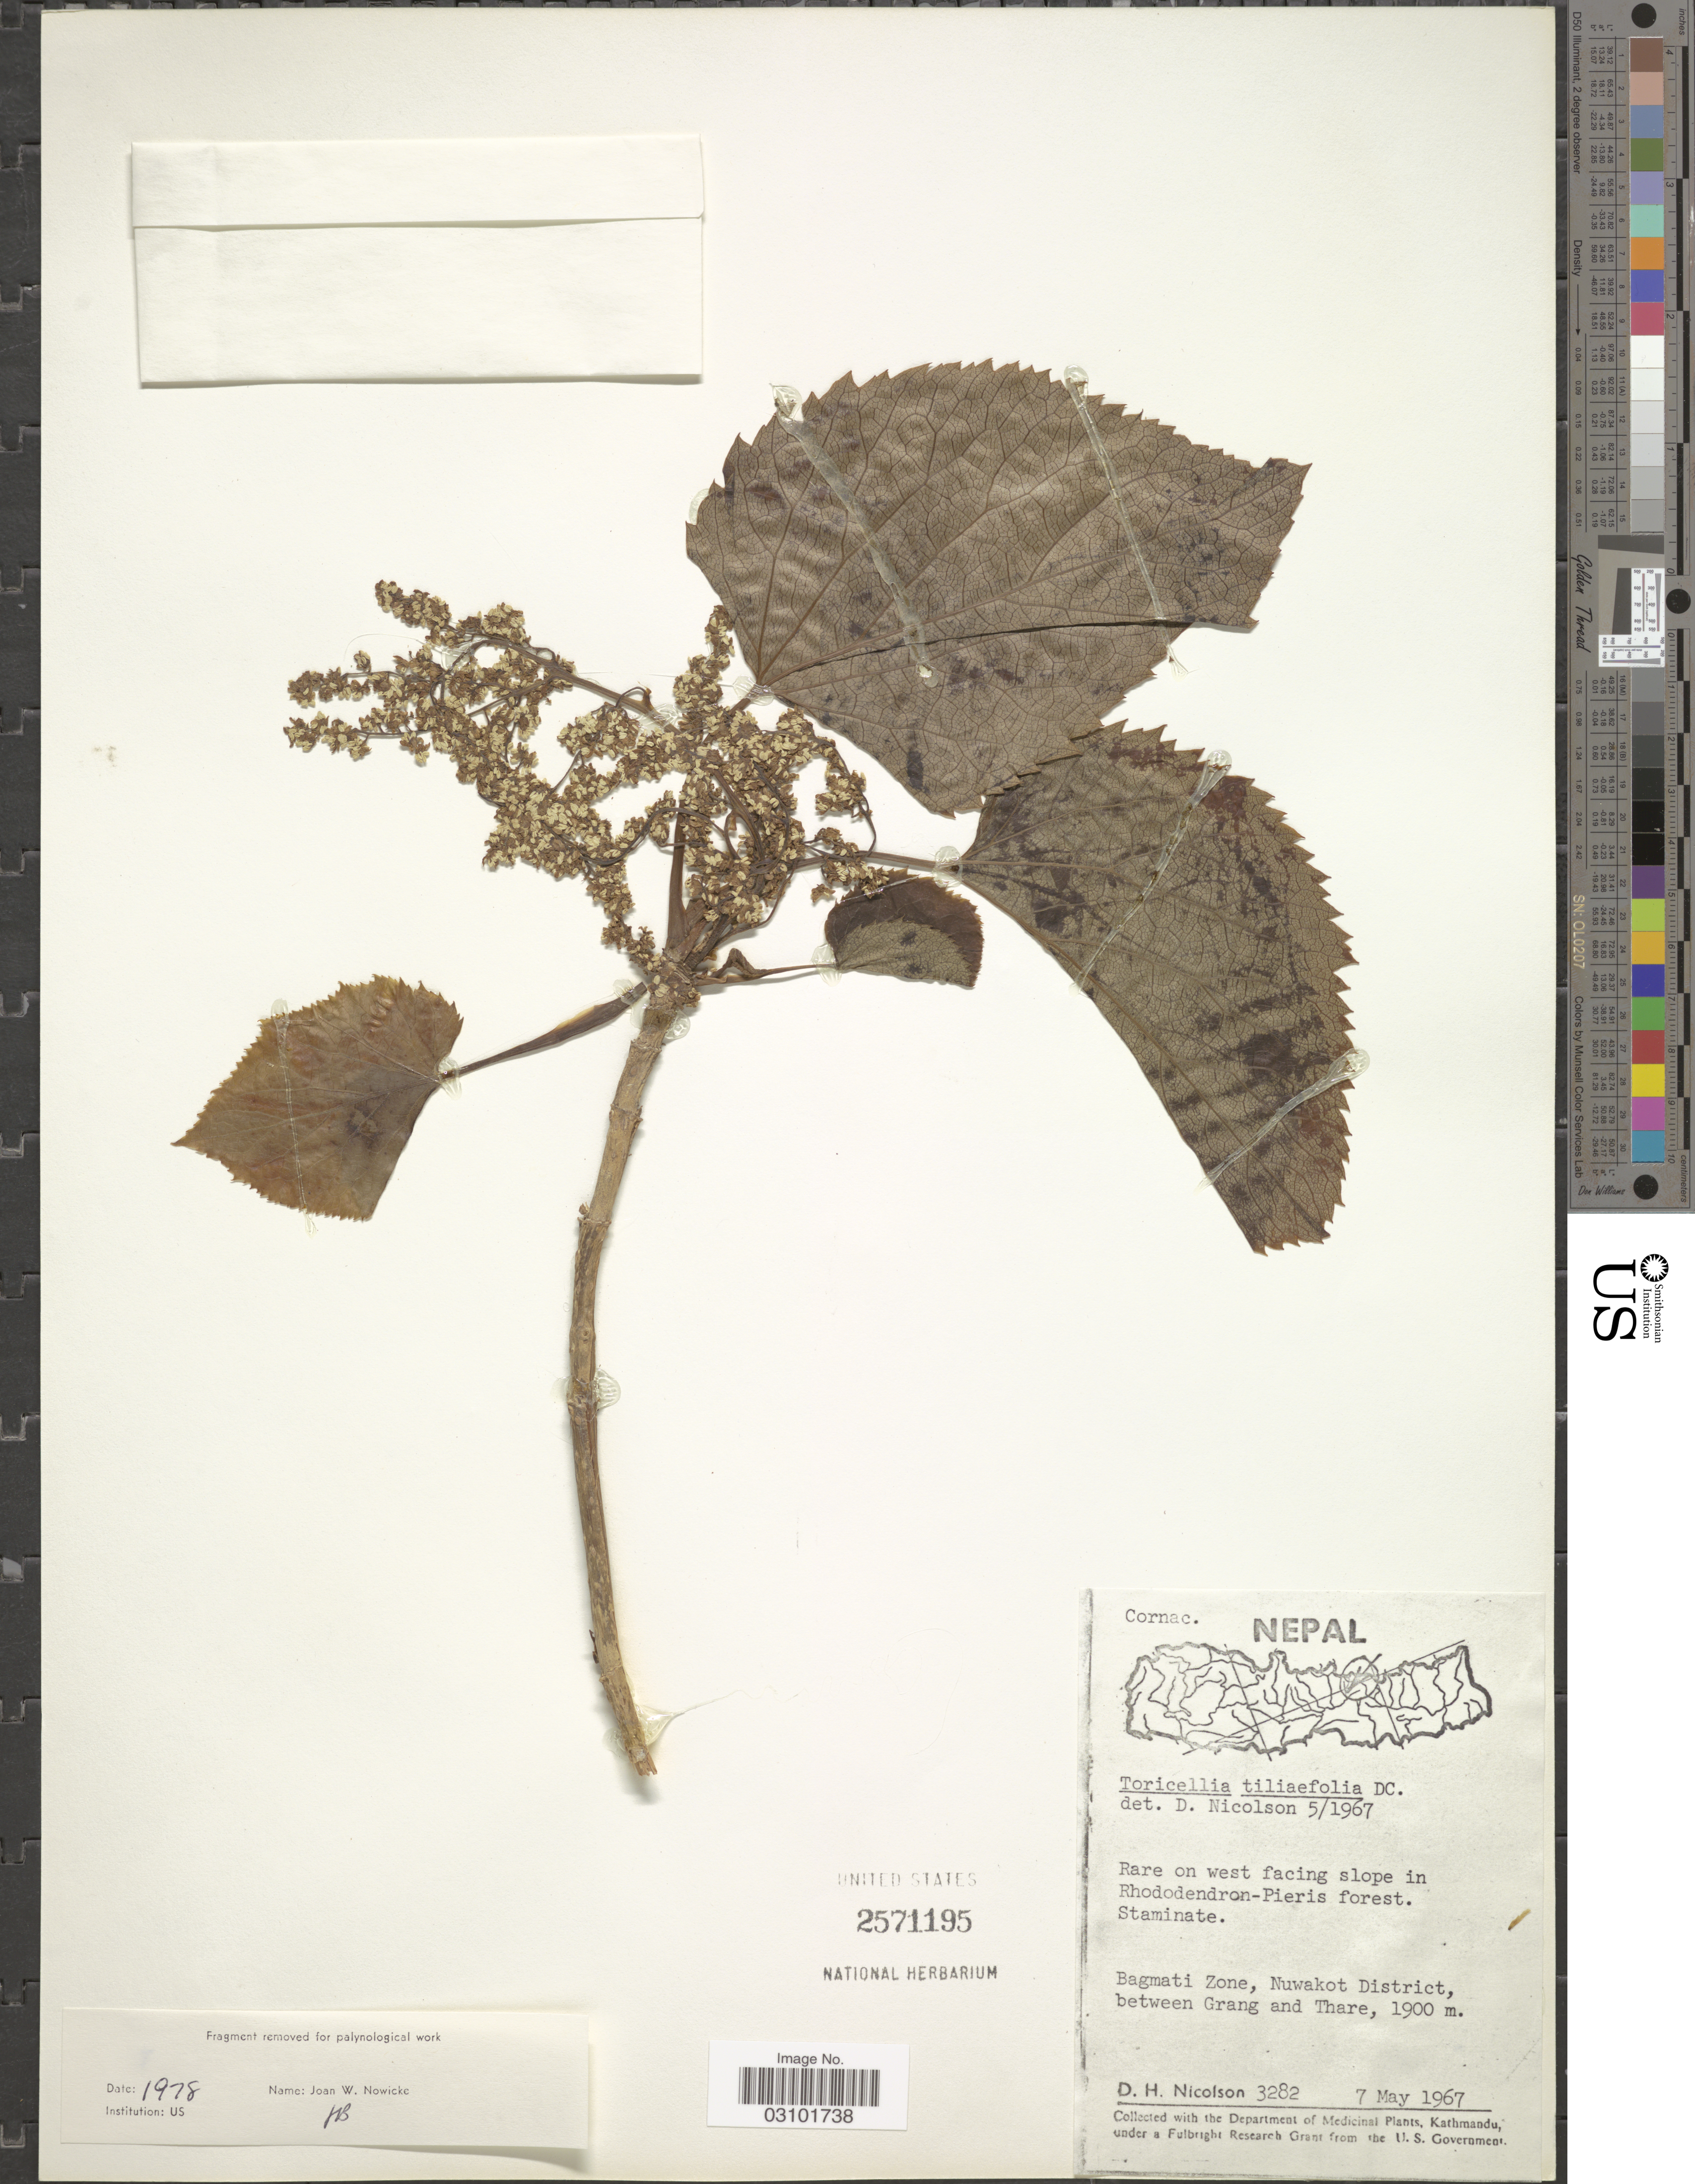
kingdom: Plantae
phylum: Tracheophyta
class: Magnoliopsida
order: Apiales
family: Torricelliaceae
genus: Torricellia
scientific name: Torricellia tiliifolia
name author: DC.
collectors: D. H. Nicolson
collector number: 3282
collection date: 1967-05-07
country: Nepal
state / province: Bagmati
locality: Bagmati Zone, Nuwakot District, between Grang and Thare.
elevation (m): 1900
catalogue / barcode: US 2571195